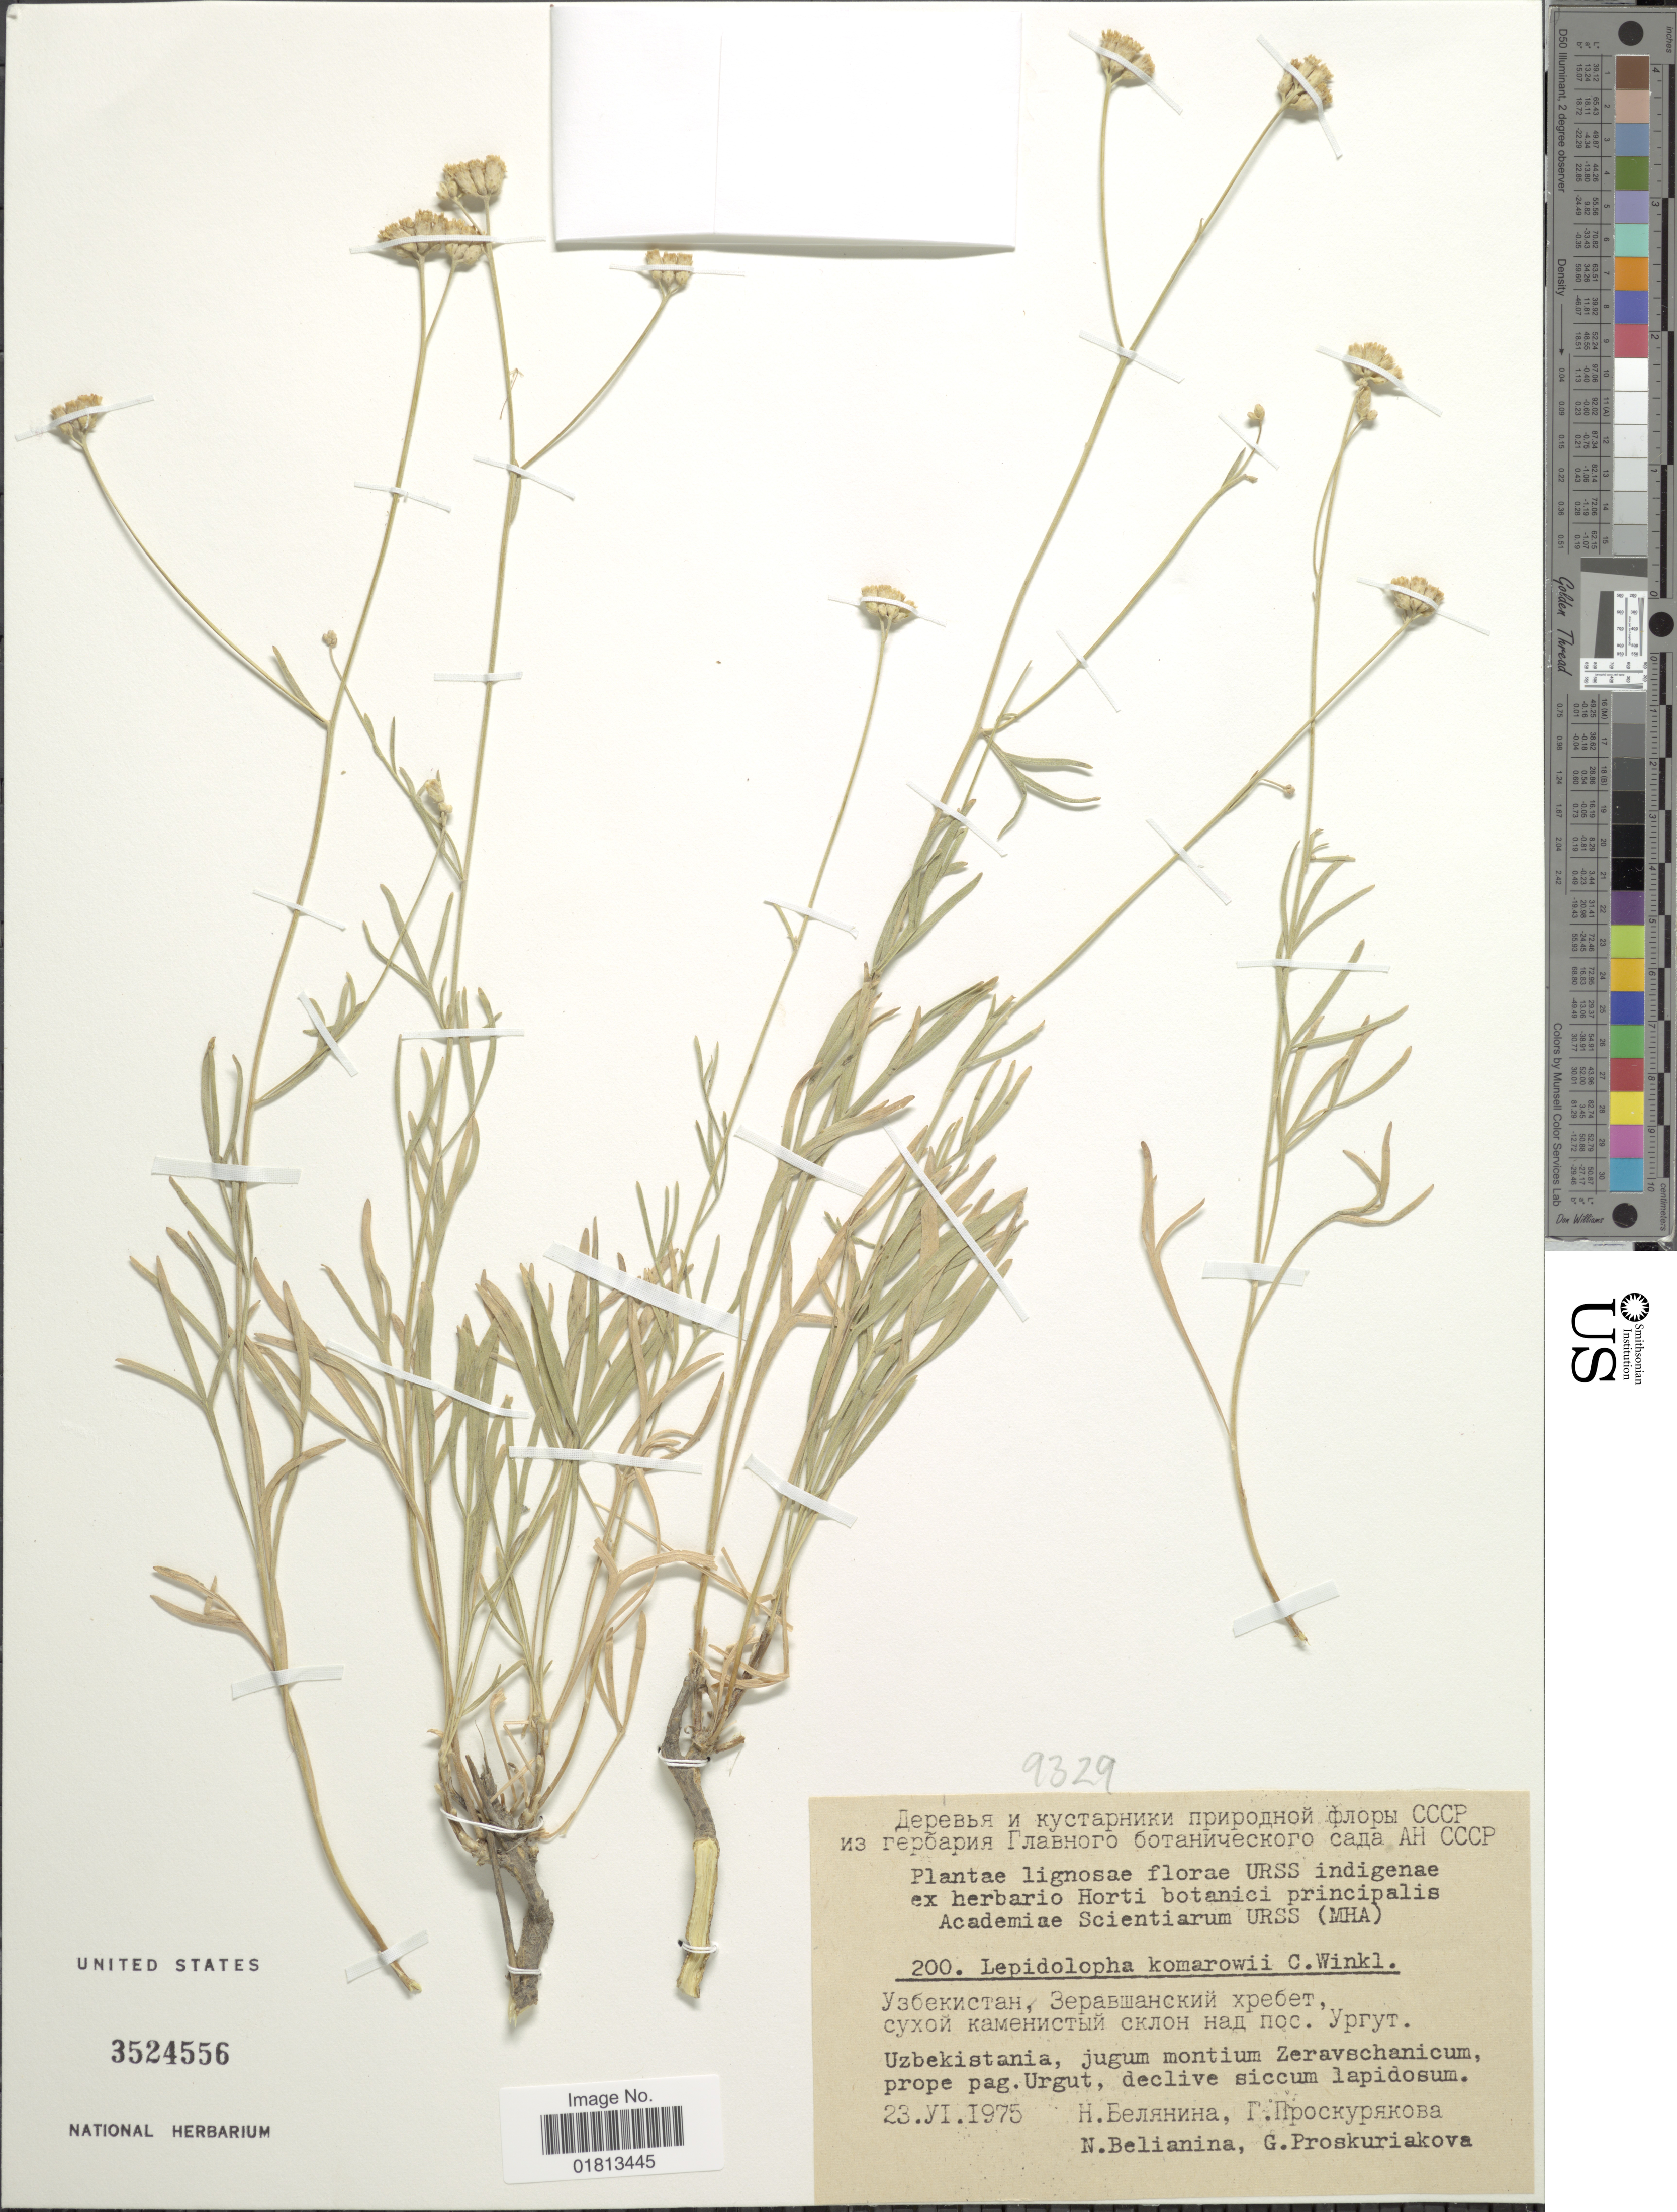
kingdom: Plantae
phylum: Tracheophyta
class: Magnoliopsida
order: Asterales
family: Asteraceae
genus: Lepidolopha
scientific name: Lepidolopha komarowii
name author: C. Winkl.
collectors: N. Belianina & G. Proskuriakova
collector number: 200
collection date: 1975-06-23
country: Uzbekistan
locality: Ubekistania, jugum montium Zeravschanicum, prope pag. Urgut, declive siccum lapidosum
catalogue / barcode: US 3524556